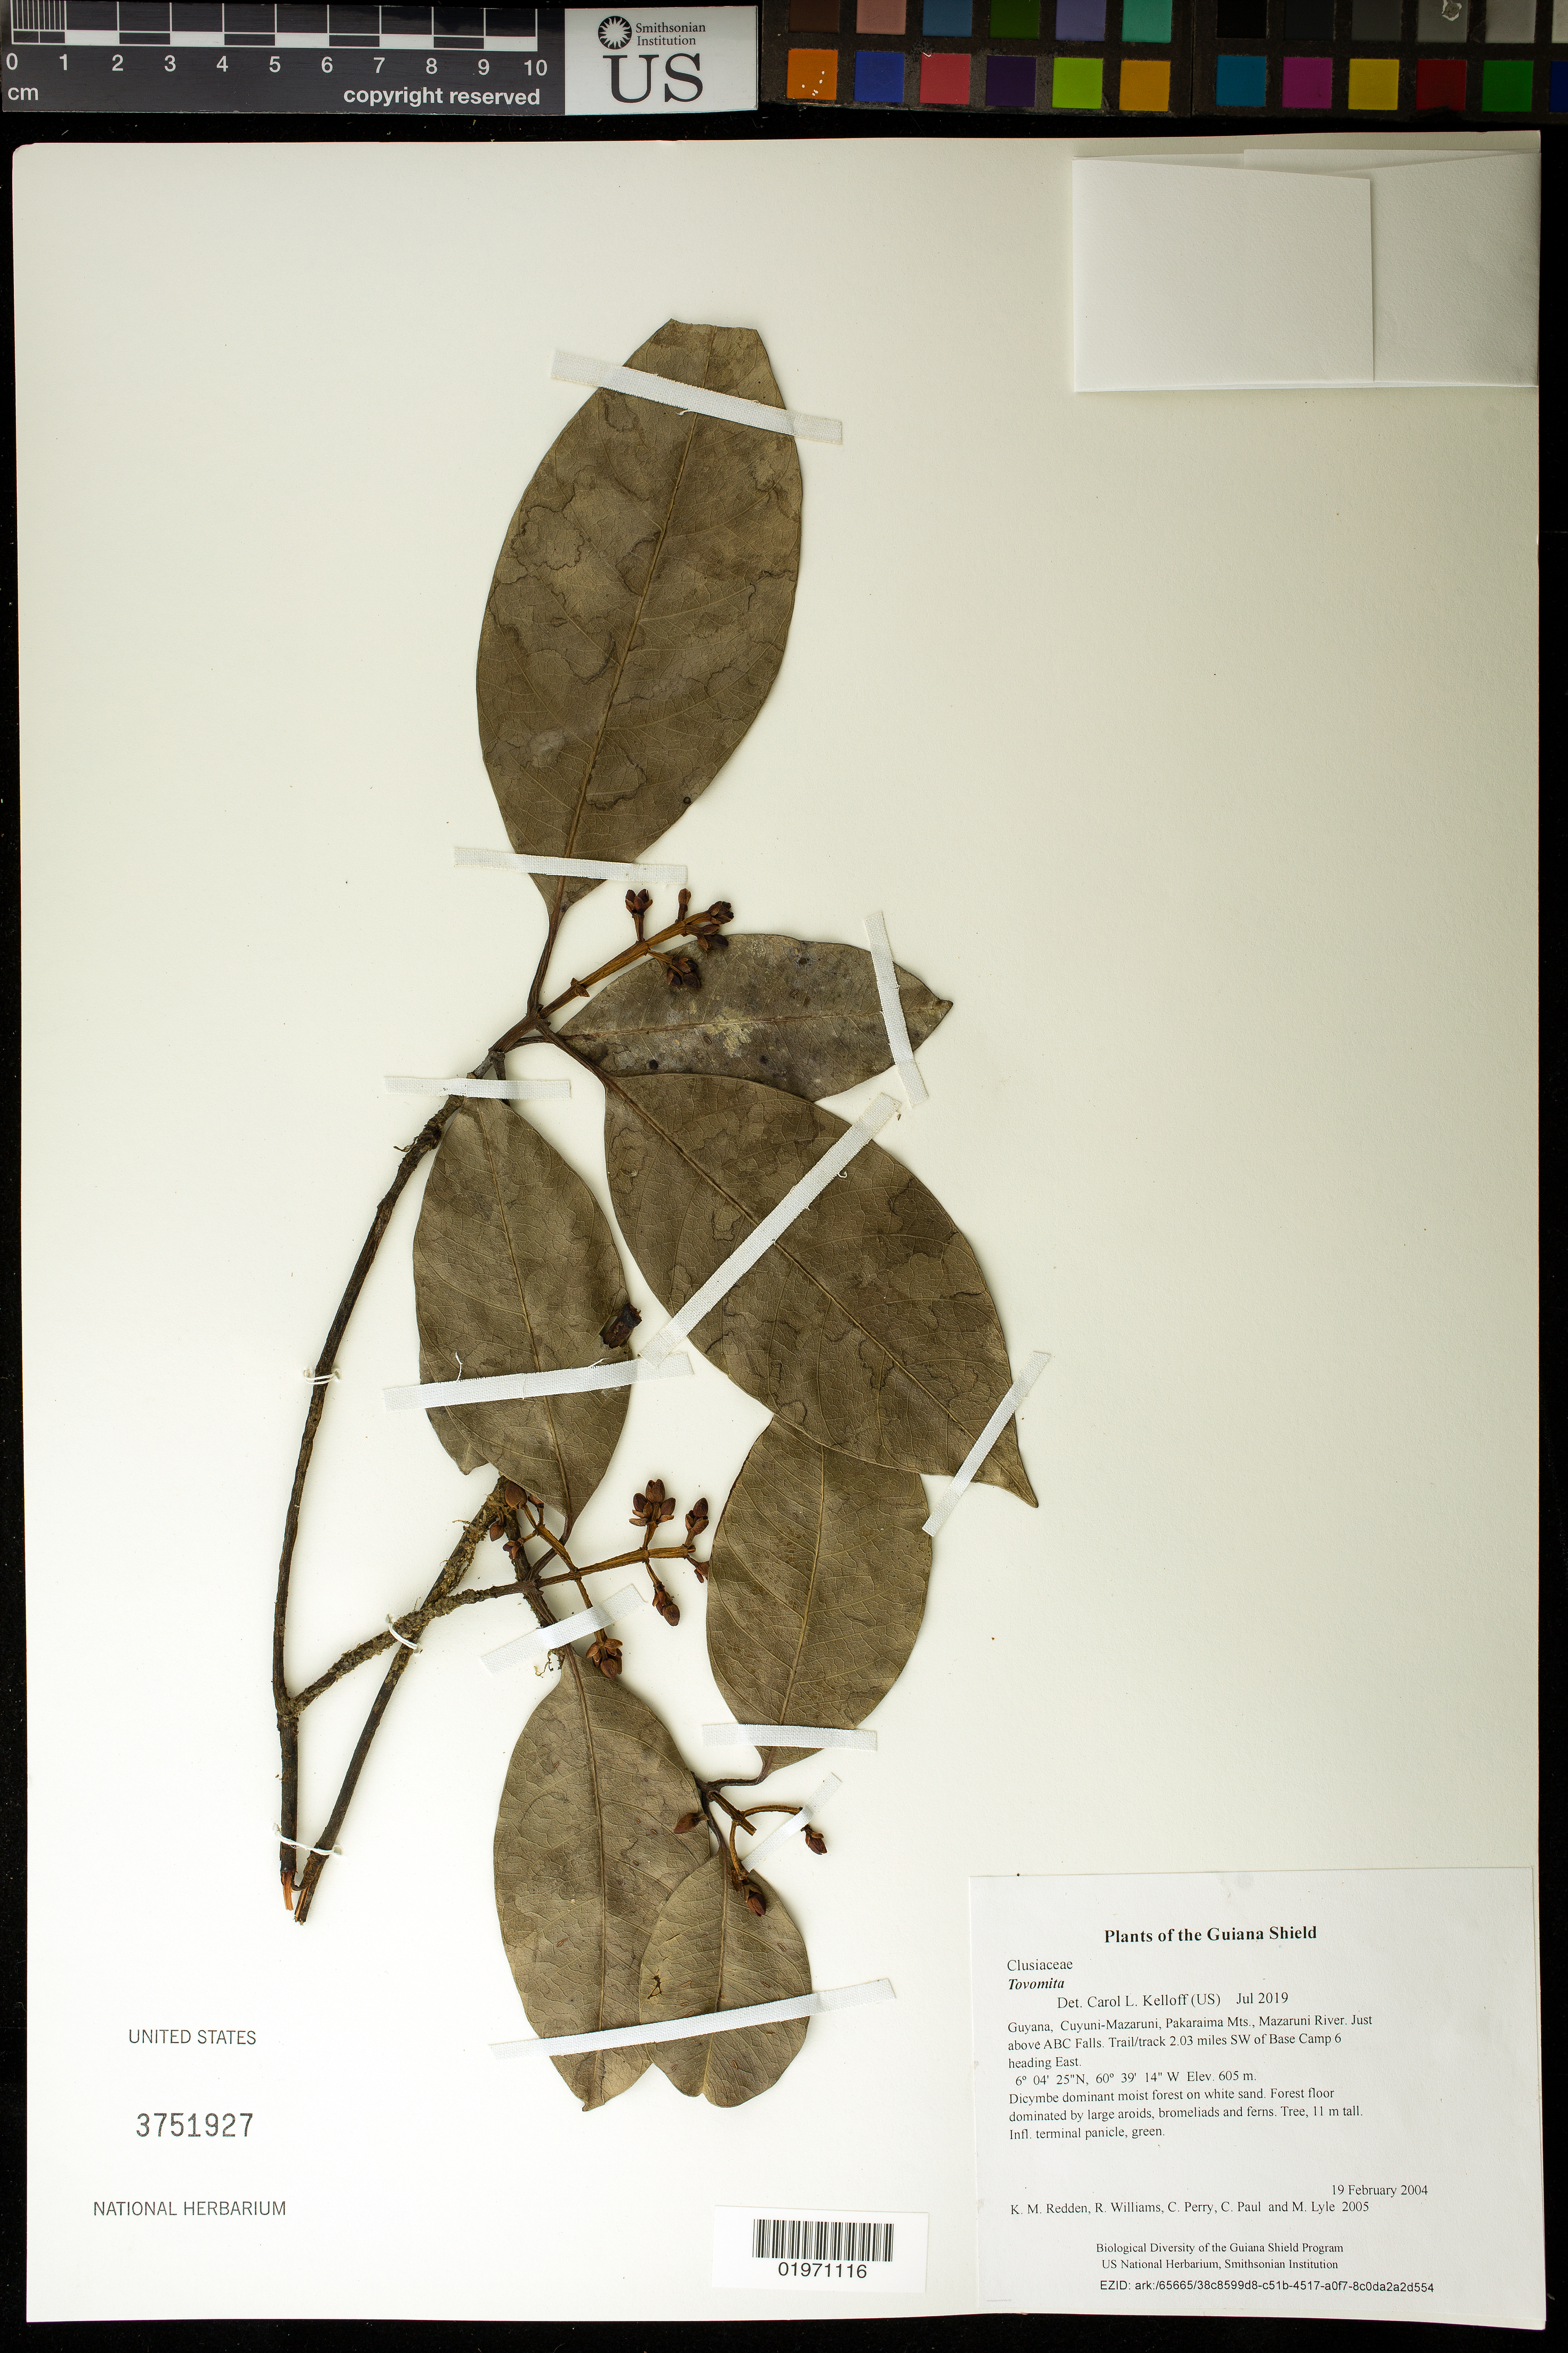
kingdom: Plantae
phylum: Tracheophyta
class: Magnoliopsida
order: Malpighiales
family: Clusiaceae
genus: Tovomita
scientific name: Tovomita sp.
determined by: Kelloff, Carol L., (US), Smithsonian Institution - National Museum of Natural History (UNITED STATES)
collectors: K. M. Redden, R. Williams, C. Perry, C. Paul & M. Lyle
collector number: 2005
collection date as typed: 19 February 2004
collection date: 2004-02-19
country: Guyana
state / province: Cuyuni-Mazaruni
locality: Pakaraima Mts., Mazaruni River. Just above ABC Falls. Trail/track 2.03 miles SW of Base Camp 6 heading East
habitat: Dicymbe dominant moist forest on white sand. Forest floor dominated by large aroids, bromeliads and ferns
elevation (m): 605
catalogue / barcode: US 3751927